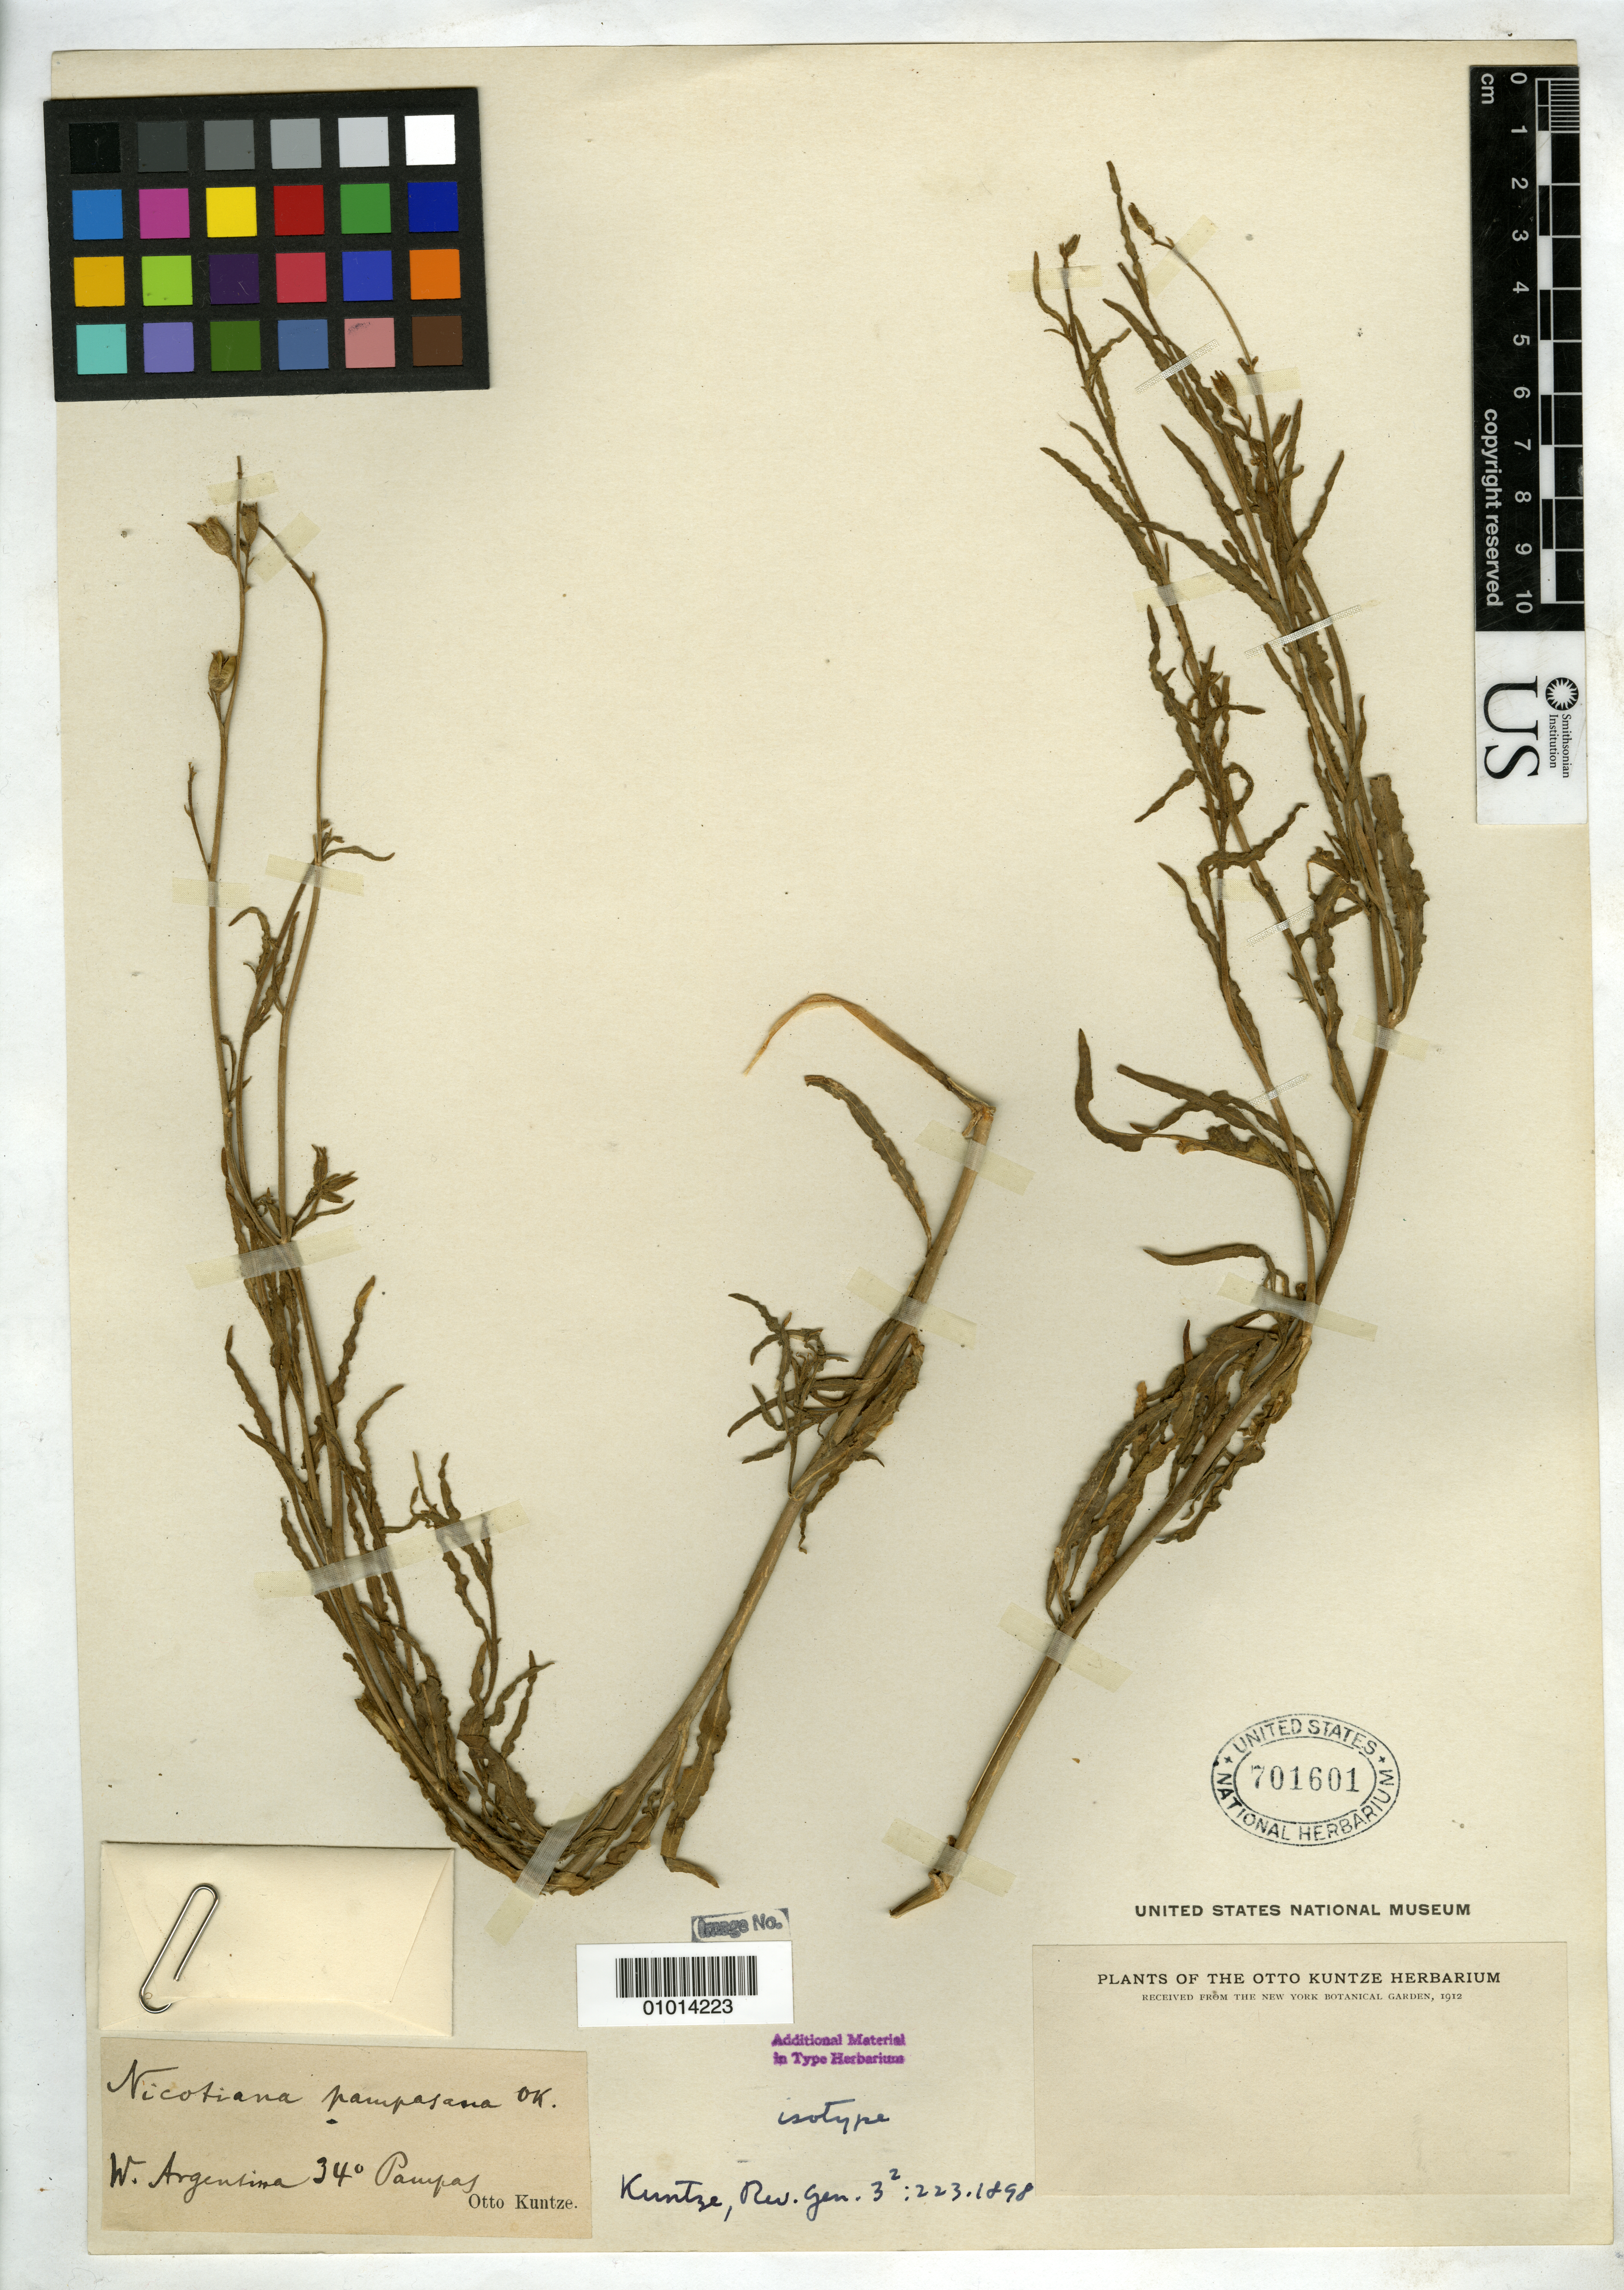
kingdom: Plantae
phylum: Tracheophyta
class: Magnoliopsida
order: Solanales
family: Solanaceae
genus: Nicotiana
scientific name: Nicotiana pampasana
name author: Kuntze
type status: Isotype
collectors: C.E.O. Kuntze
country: Argentina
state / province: La Pampa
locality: West Argentina. Pampas.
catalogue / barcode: US 701601